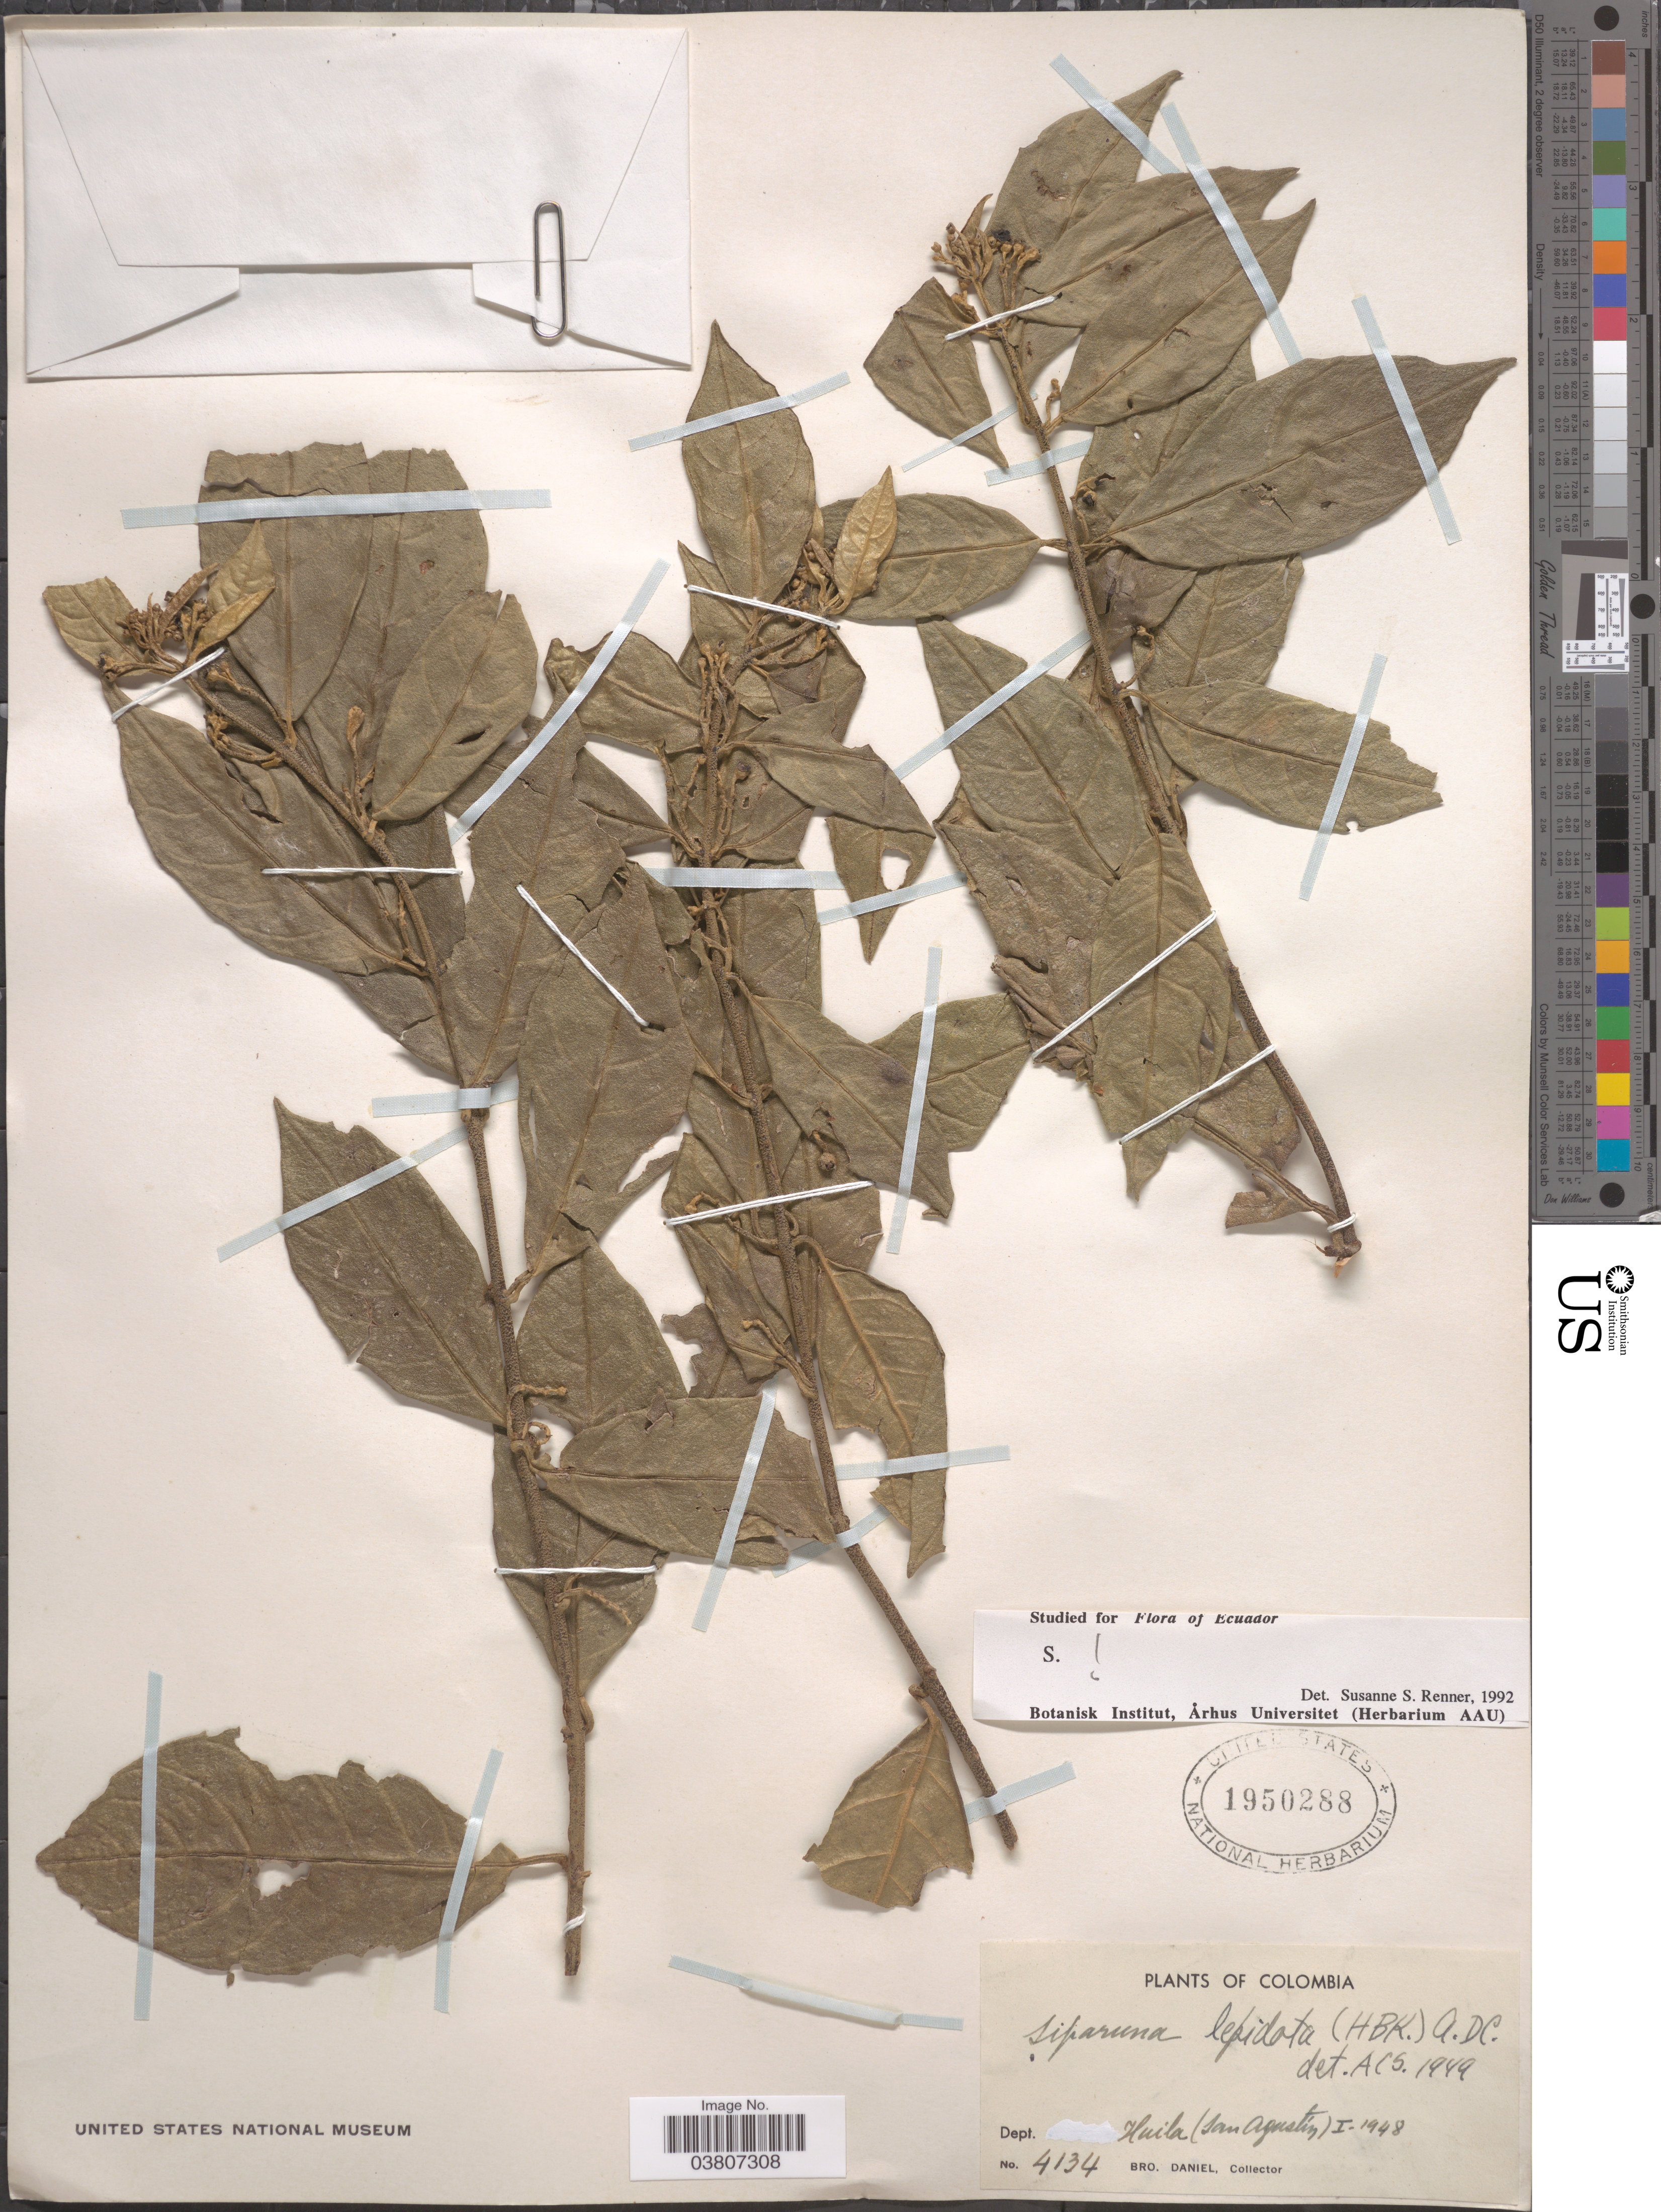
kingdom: Plantae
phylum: Tracheophyta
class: Magnoliopsida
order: Laurales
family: Siparunaceae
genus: Siparuna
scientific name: Siparuna lepidota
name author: (Kunth) A. DC.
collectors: Bro. Daniel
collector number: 4134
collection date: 1948-01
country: Colombia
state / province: Huila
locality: Dept. Huila (San Agustín).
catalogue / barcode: US 1950288